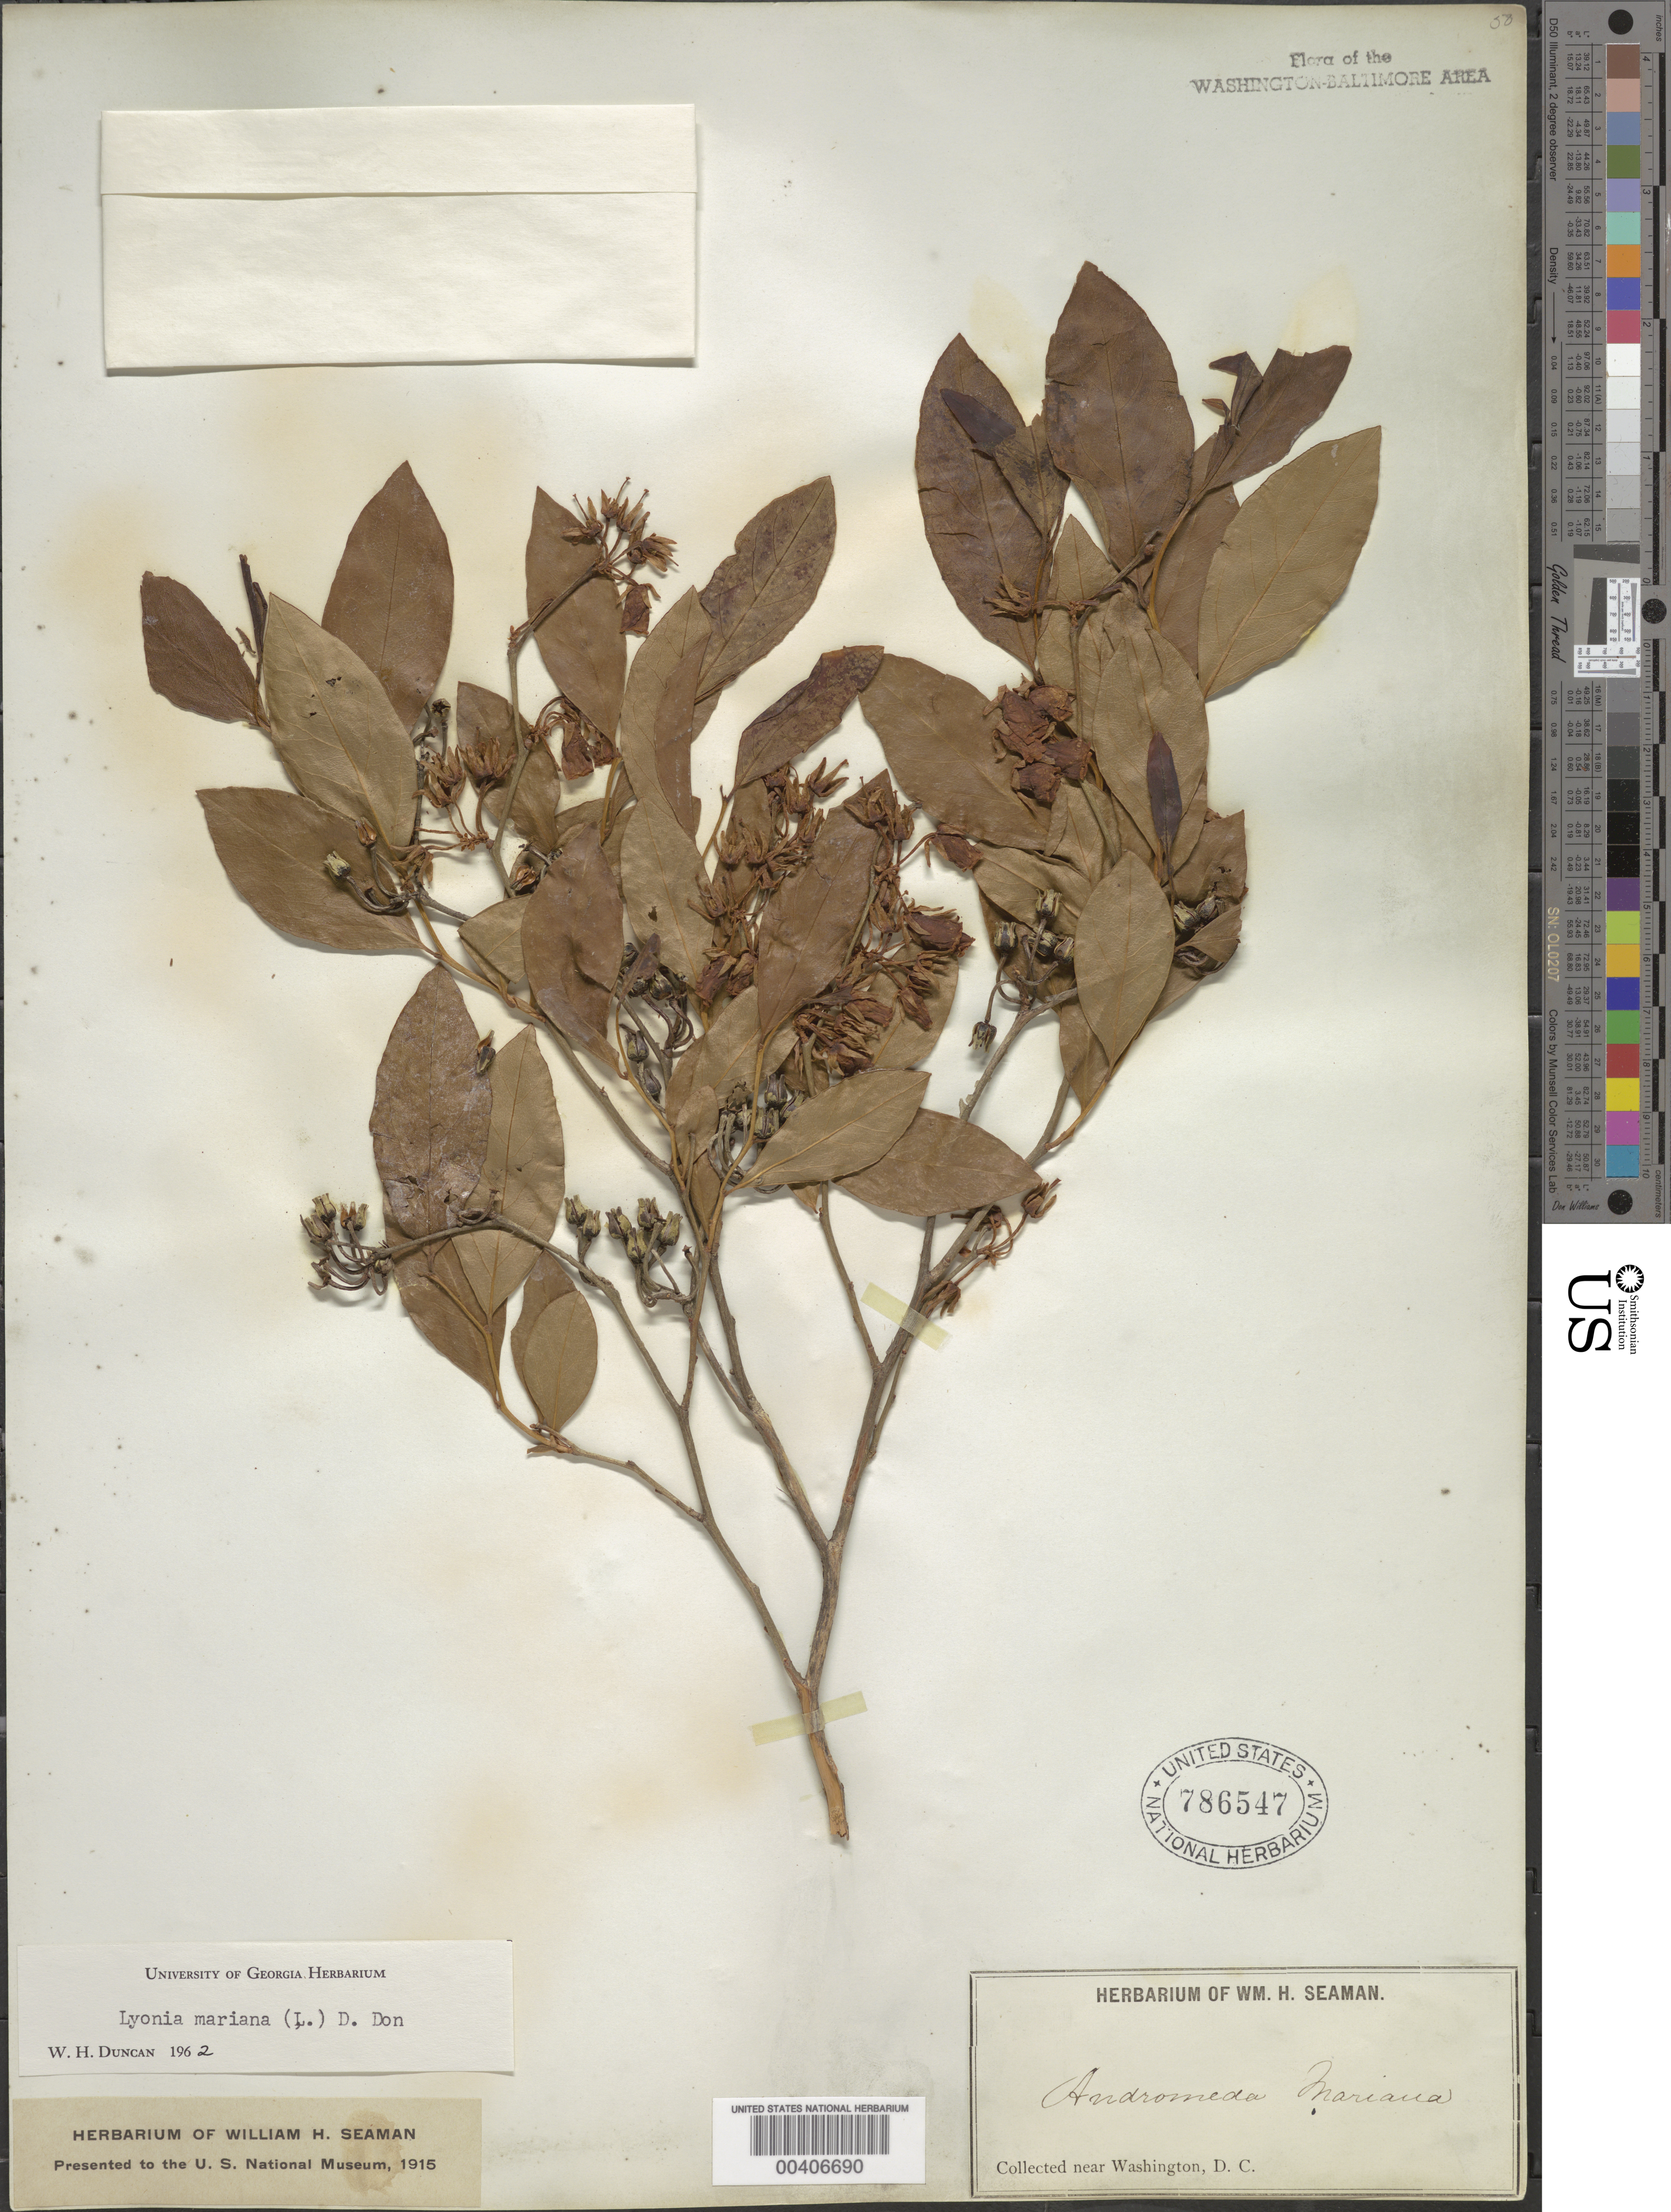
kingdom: Plantae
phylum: Tracheophyta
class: Magnoliopsida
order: Ericales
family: Ericaceae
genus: Lyonia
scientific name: Lyonia mariana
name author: (L.) D. Don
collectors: W. Seaman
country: United States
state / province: District of Columbia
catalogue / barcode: US 786547